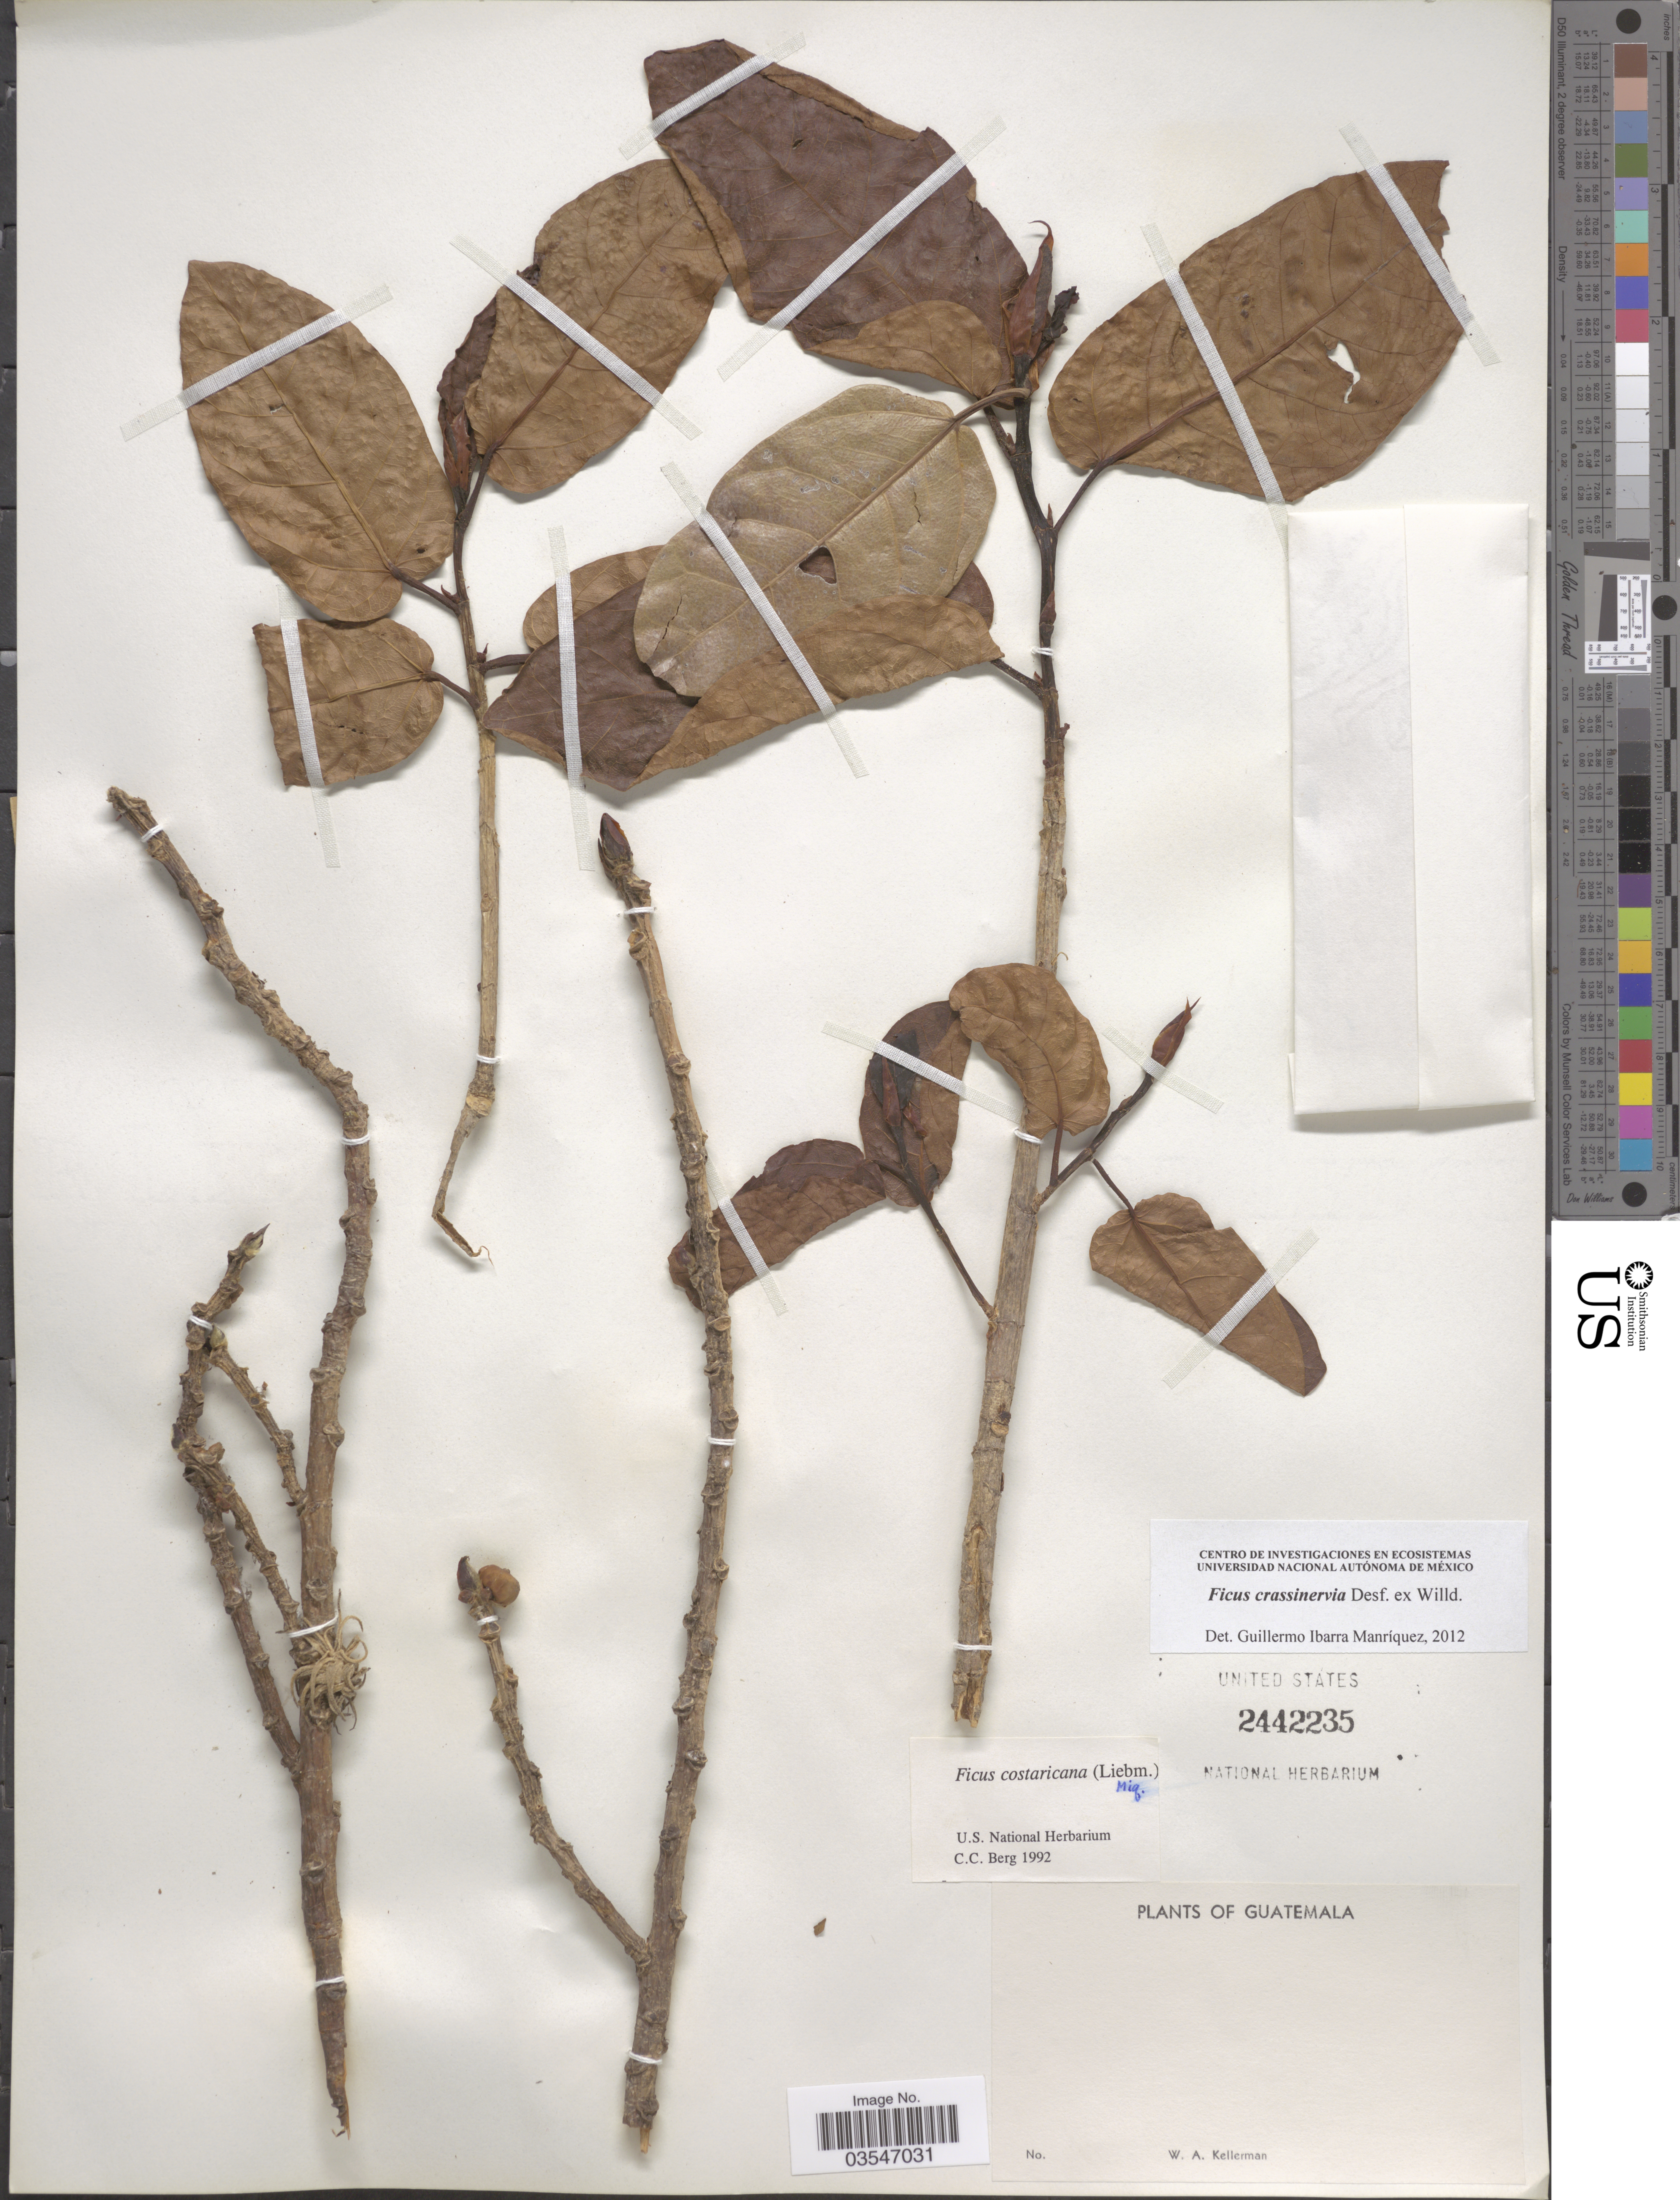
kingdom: Plantae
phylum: Tracheophyta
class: Magnoliopsida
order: Rosales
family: Moraceae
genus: Ficus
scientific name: Ficus crassinervia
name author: Desf. ex Willd.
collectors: W. Kellerman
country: Guatemala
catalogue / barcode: US 2442235